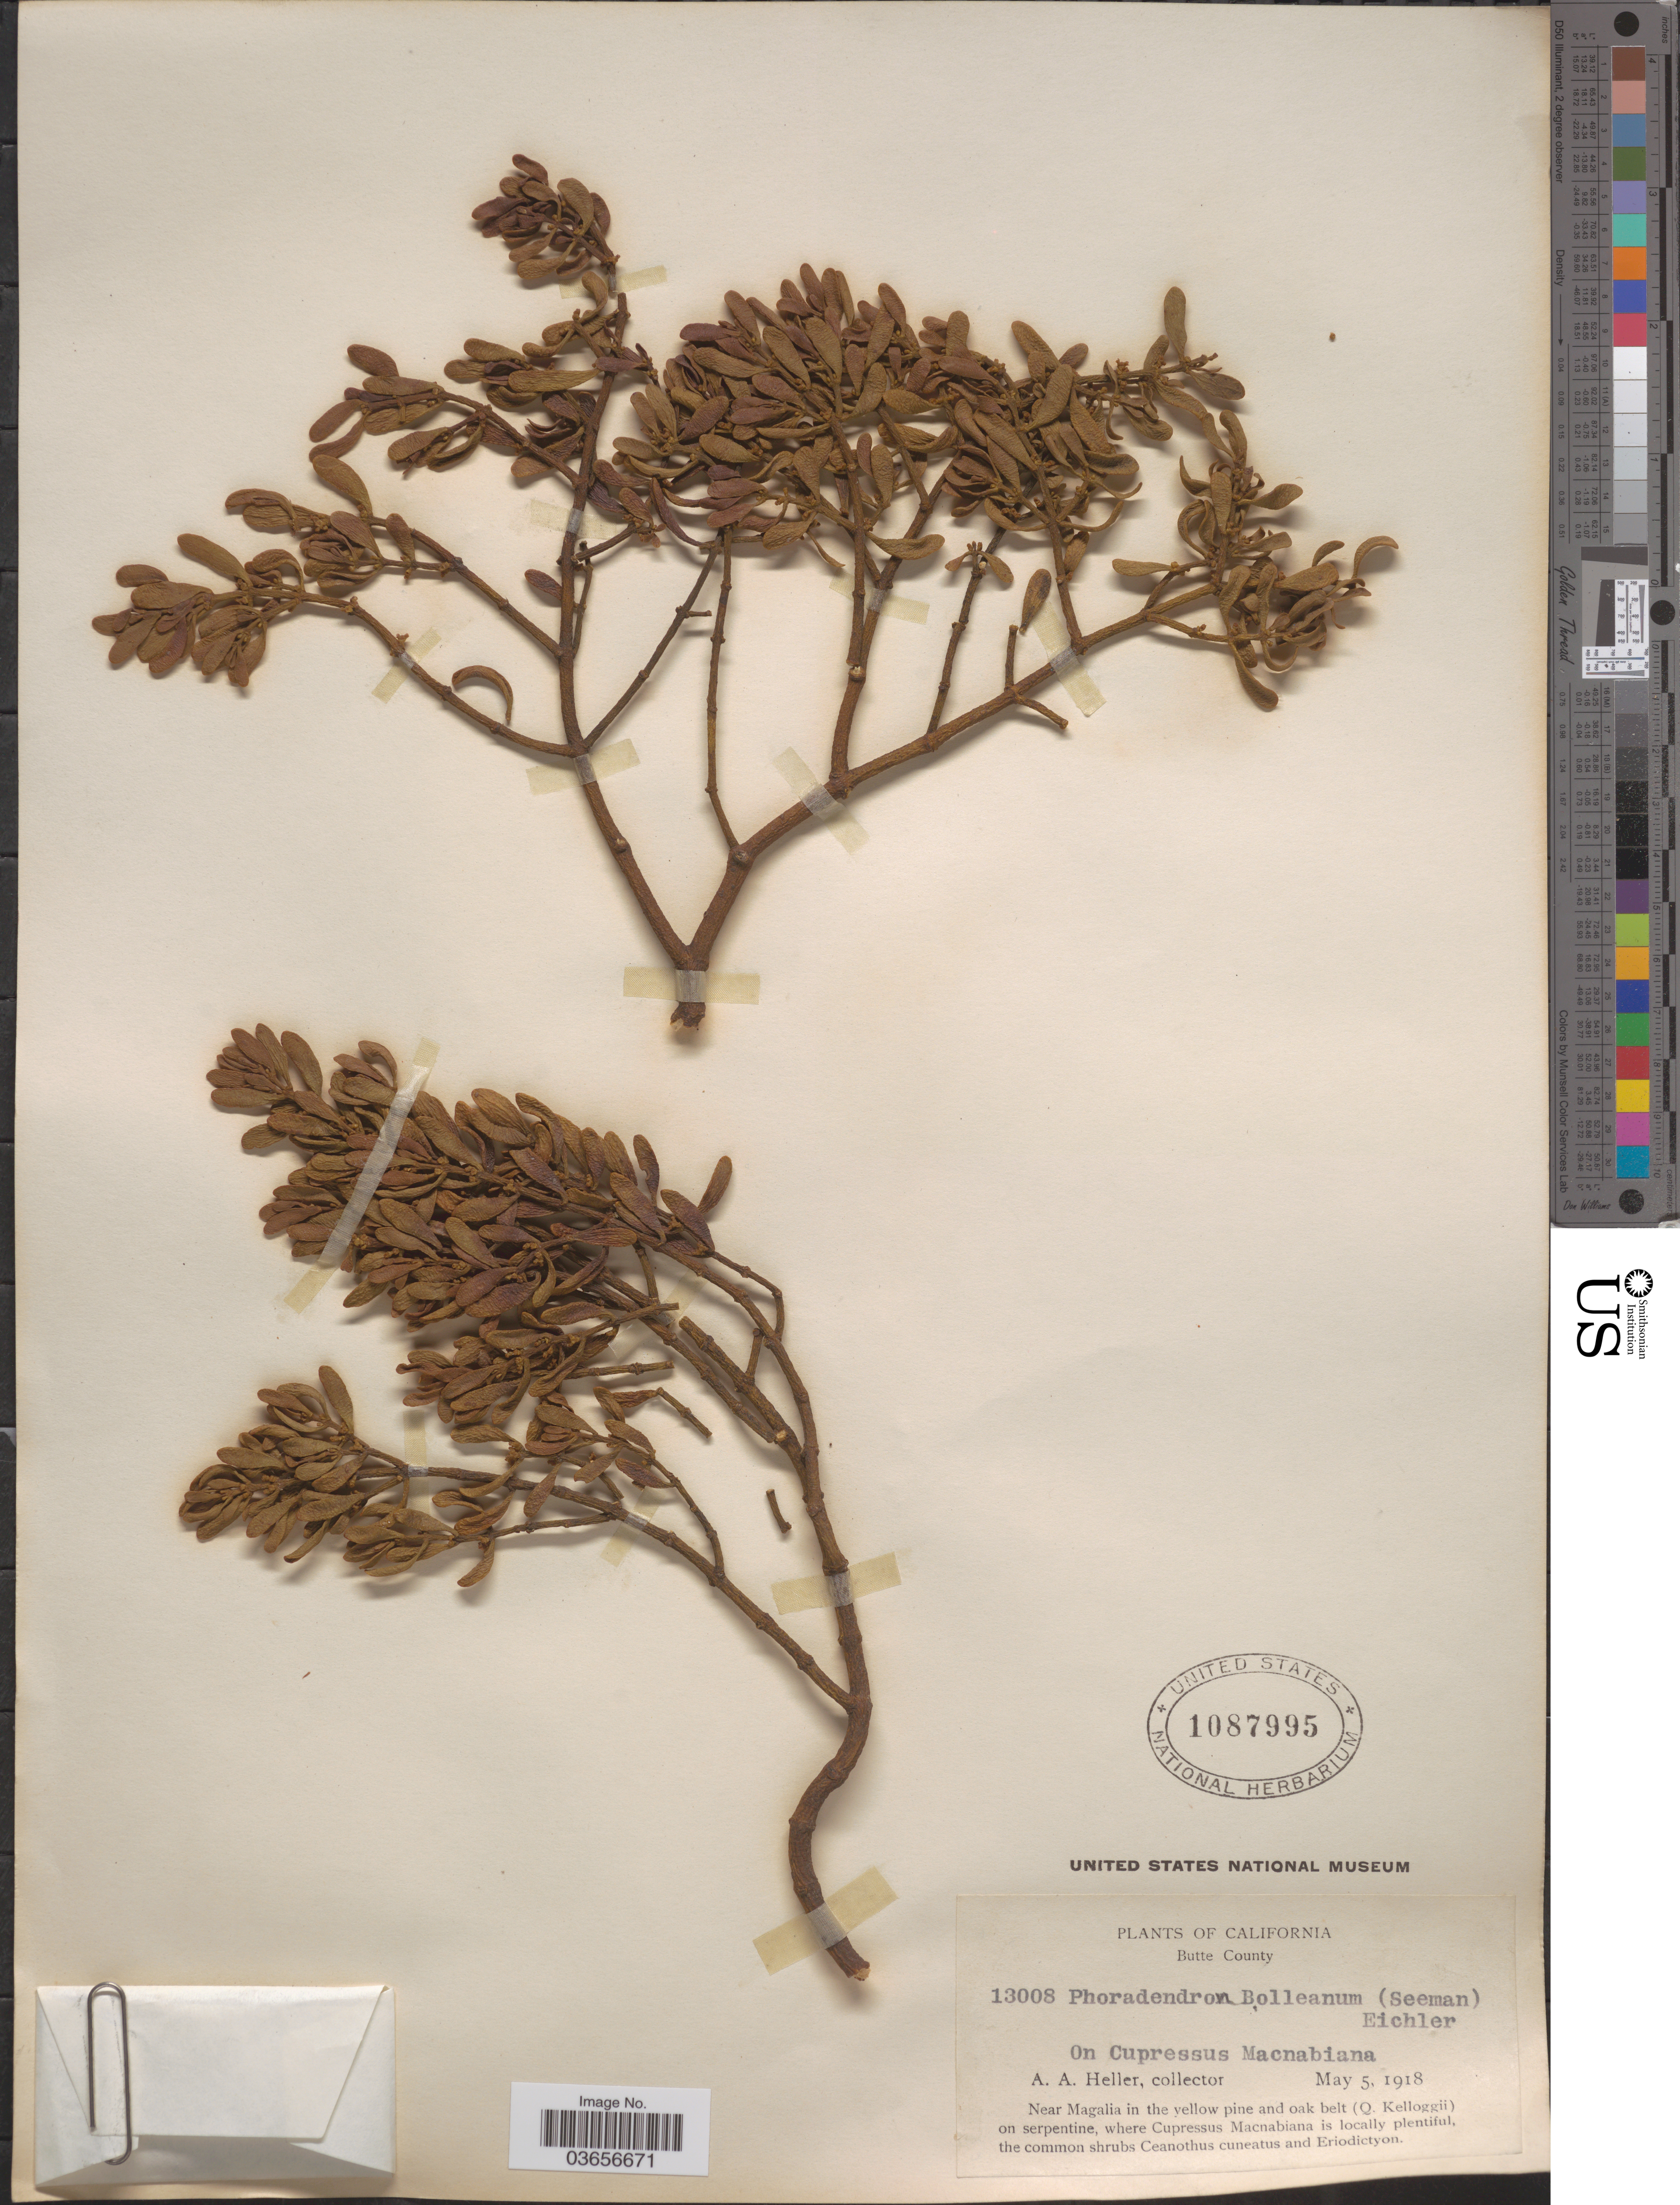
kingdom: Plantae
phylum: Tracheophyta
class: Magnoliopsida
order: Santalales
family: Viscaceae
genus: Phoradendron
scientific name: Phoradendron bolleanum var. densum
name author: (Torr. ex Trel.) Fosberg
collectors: A. A. Heller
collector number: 13008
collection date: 1918-05-05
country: United States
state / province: California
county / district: Butte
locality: Butte County. Near Magalia in the yellow pine and oak belt.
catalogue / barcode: US 1087995